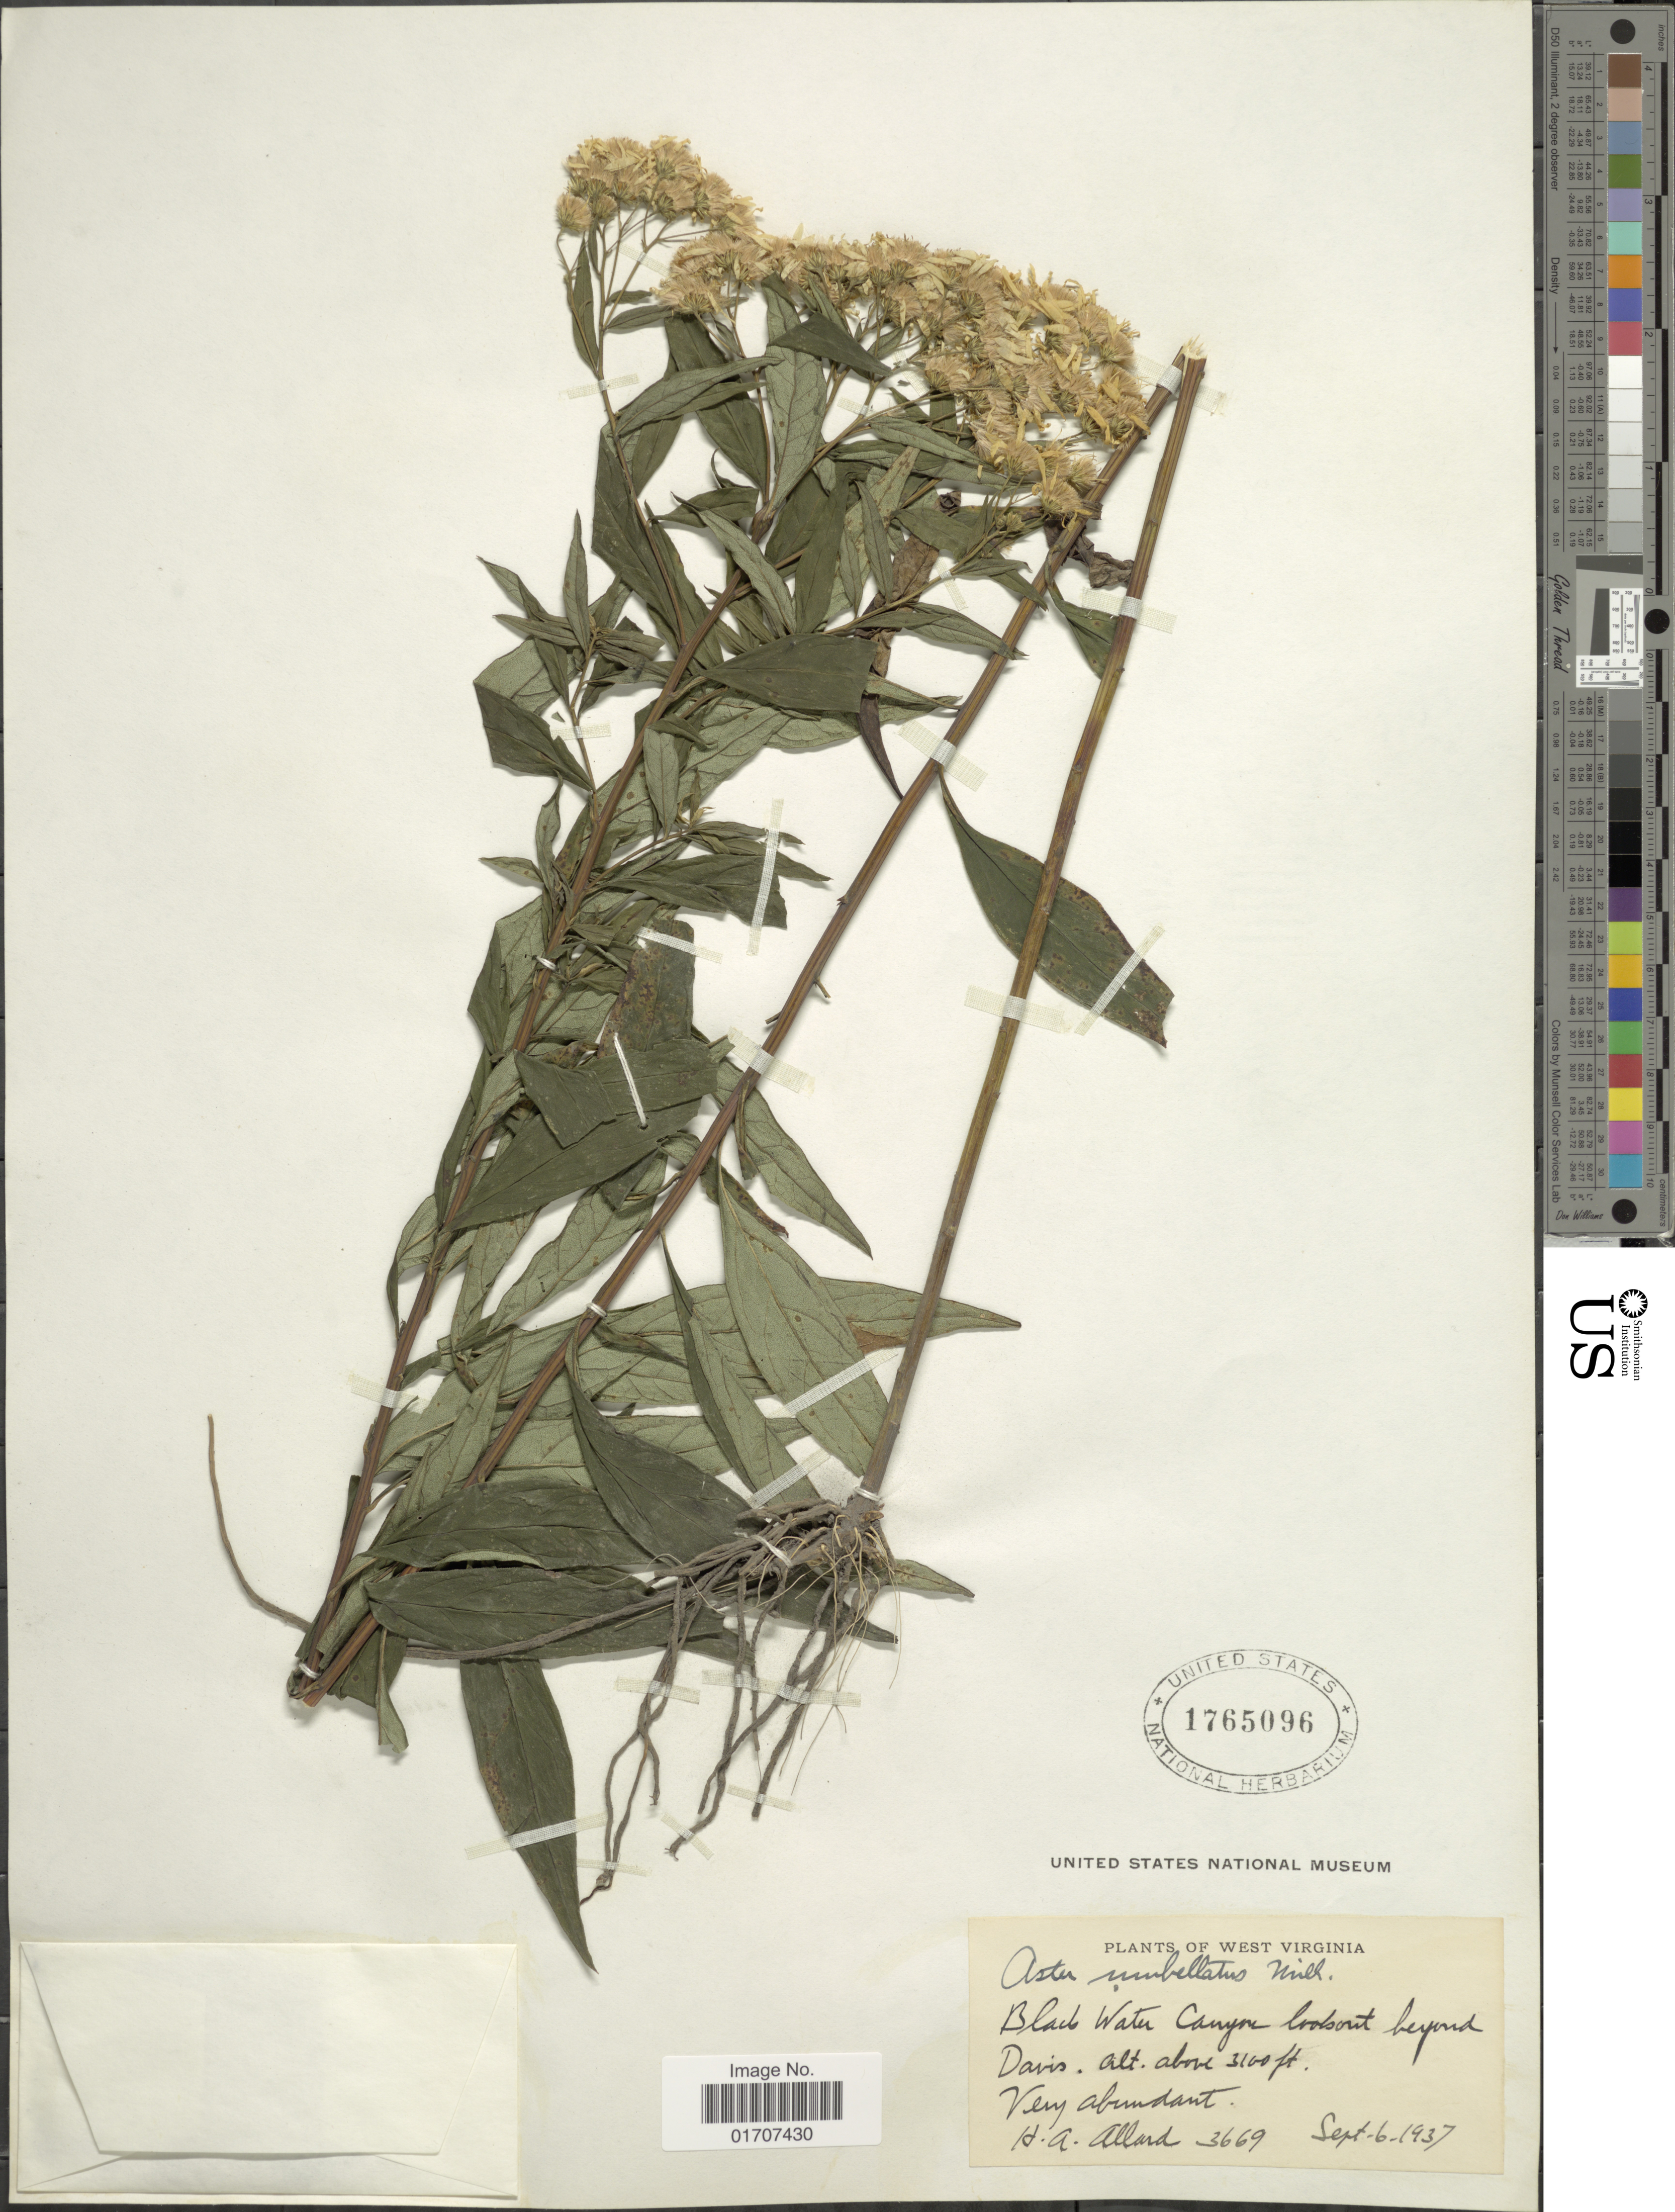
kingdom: Plantae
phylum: Tracheophyta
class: Magnoliopsida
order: Asterales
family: Asteraceae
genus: Doellingeria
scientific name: Doellingeria umbellata var. umbellata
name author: Nees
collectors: H. A. Allard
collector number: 3669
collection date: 1937-09-06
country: United States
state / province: West Virginia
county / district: Tucker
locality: Black Water Canyon lookout beyond Davis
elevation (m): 945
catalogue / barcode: US 1765096